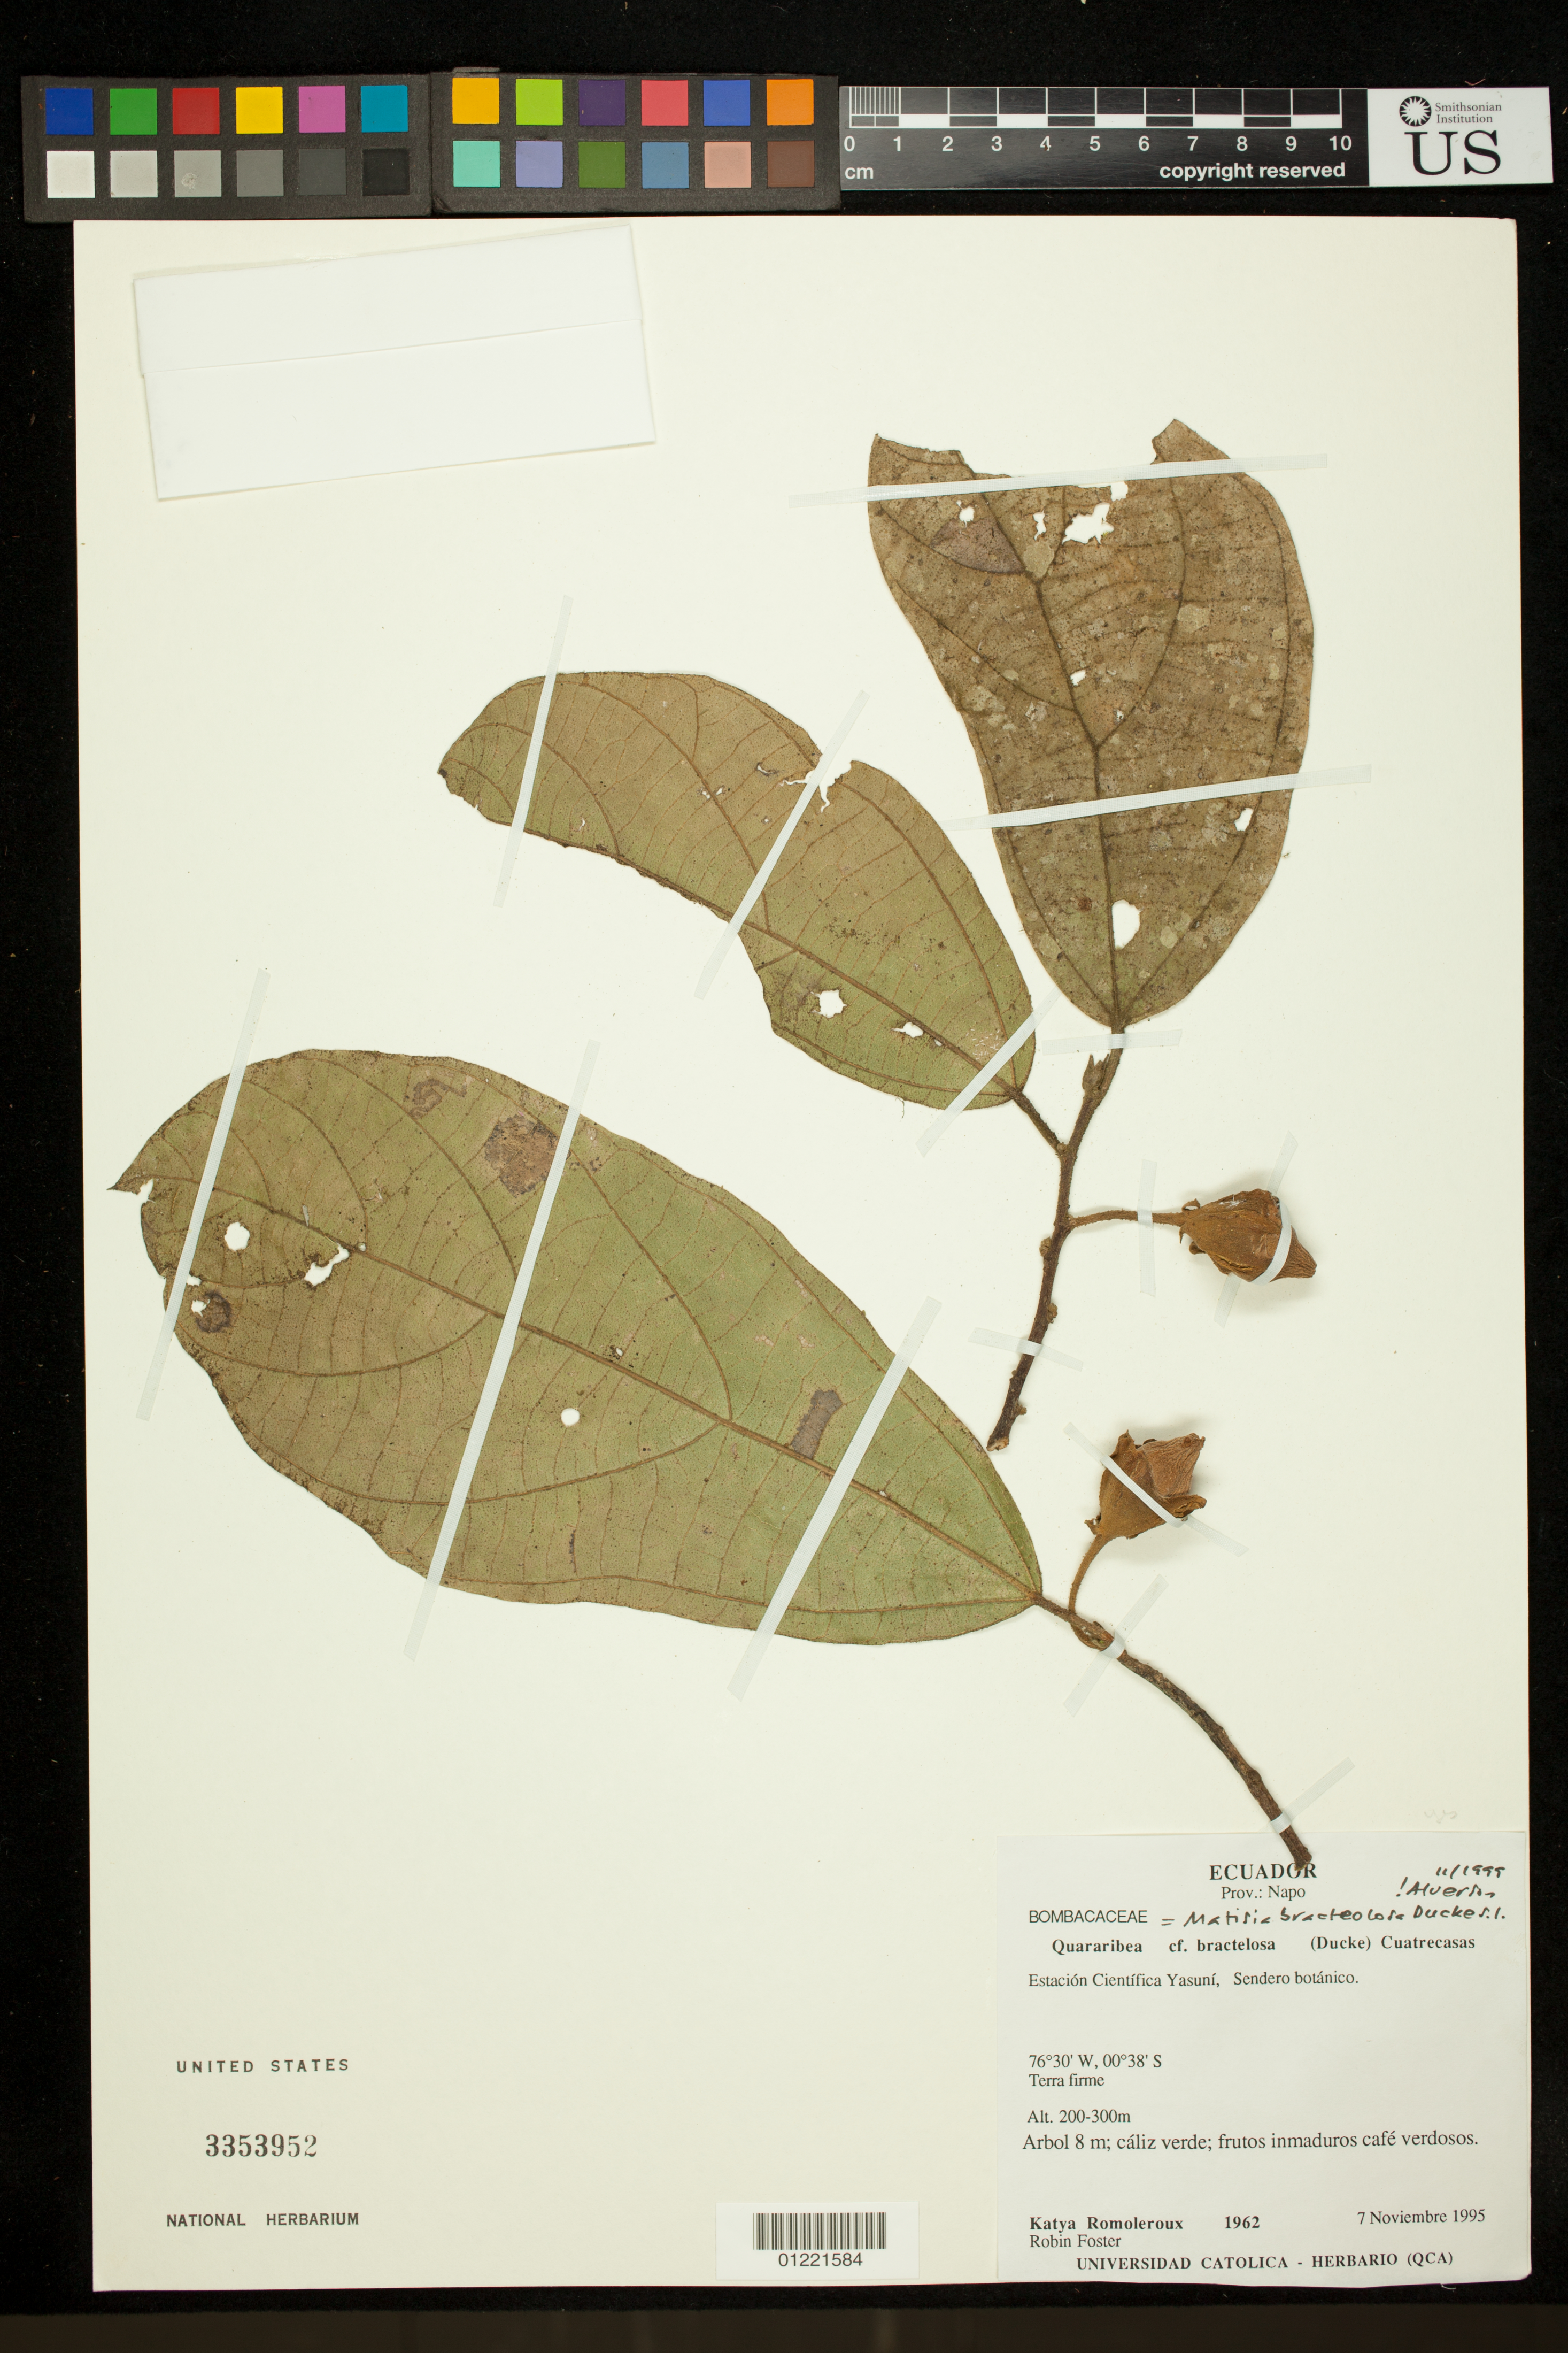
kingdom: Plantae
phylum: Tracheophyta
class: Magnoliopsida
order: Malvales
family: Malvaceae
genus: Matisia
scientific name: Matisia bracteolosa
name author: Ducke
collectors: K. Romoleroux & R. B. Foster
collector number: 1962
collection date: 1995-11-07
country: Ecuador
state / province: Orellana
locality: Pron. Napo. Estacion Cientifica Yasuni. Sendero botanico.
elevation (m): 200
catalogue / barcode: US 3353952